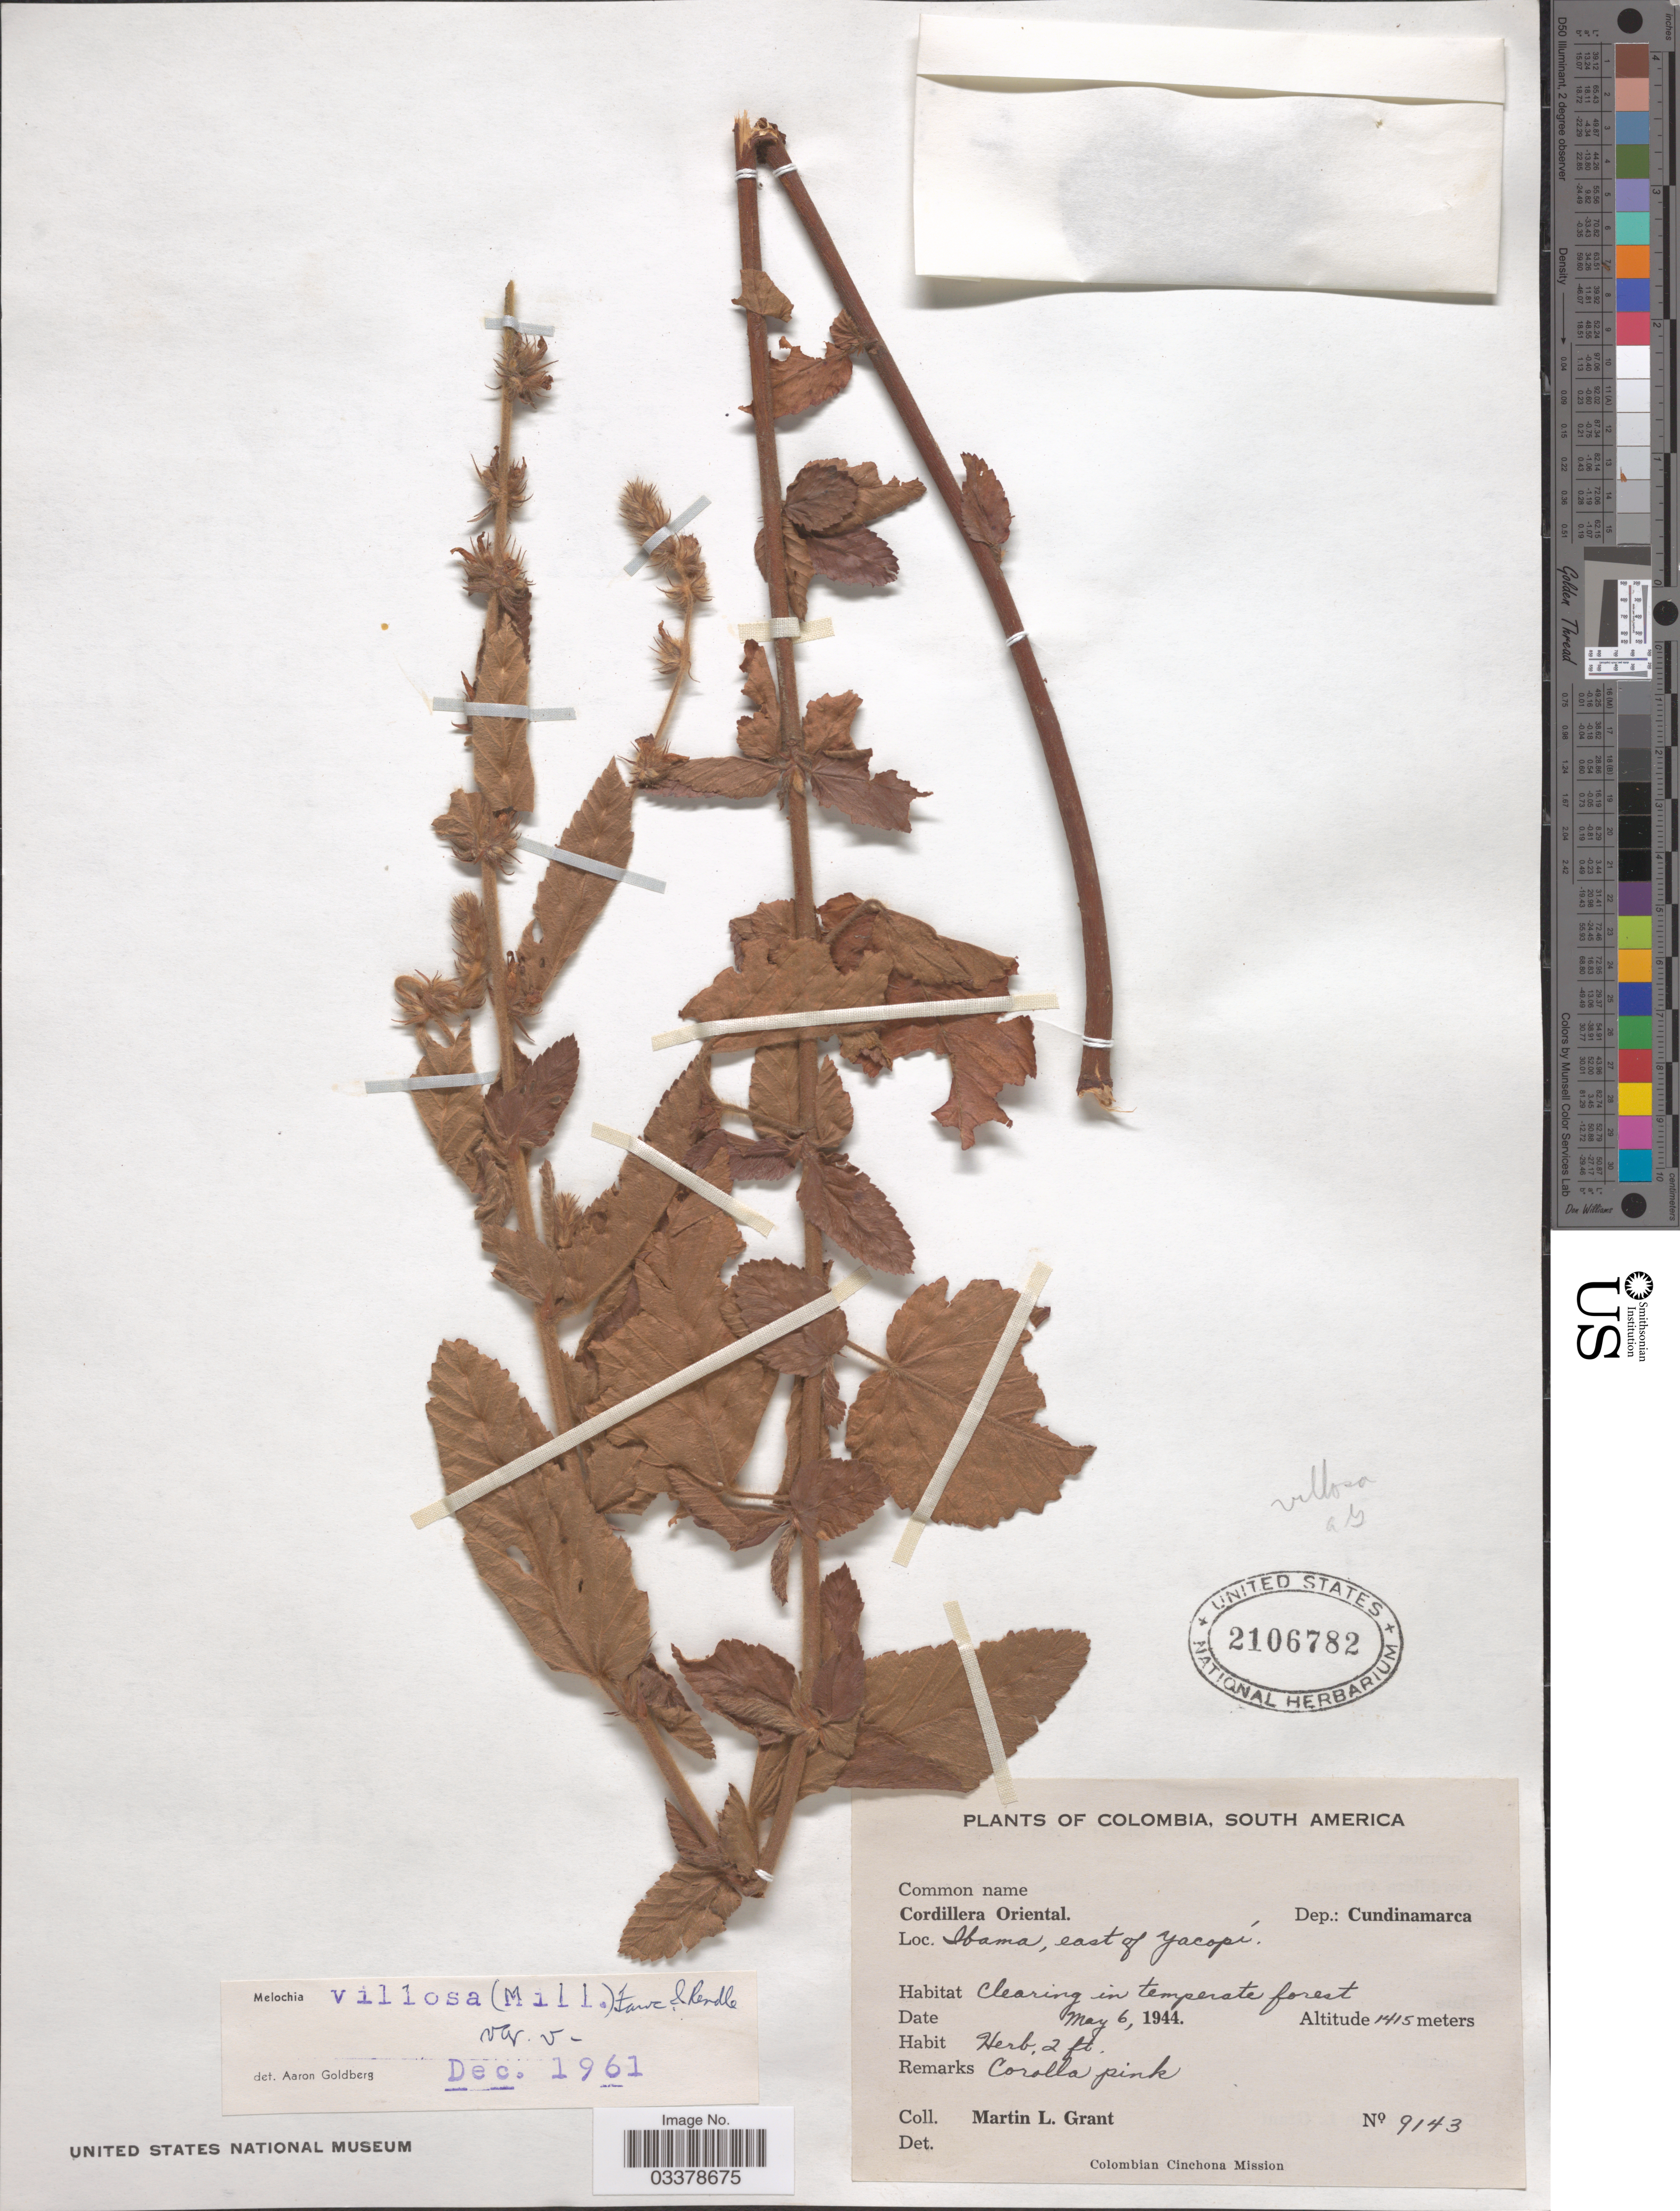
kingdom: Plantae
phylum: Tracheophyta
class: Magnoliopsida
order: Malvales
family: Malvaceae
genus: Melochia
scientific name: Melochia spicata var. spicata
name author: (L.) Fryxell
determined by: Dorr, L. J., (BOT), Smithsonian Institution - National Museum of Natural History (UNITED STATES)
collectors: M. L. Grant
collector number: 9143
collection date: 1944-05-06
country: Colombia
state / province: Cundinamarca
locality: Cordillera Oriental, Dep.: Cundinamarca. Ibama, east of Yacopí.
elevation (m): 1415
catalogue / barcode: US 2106782